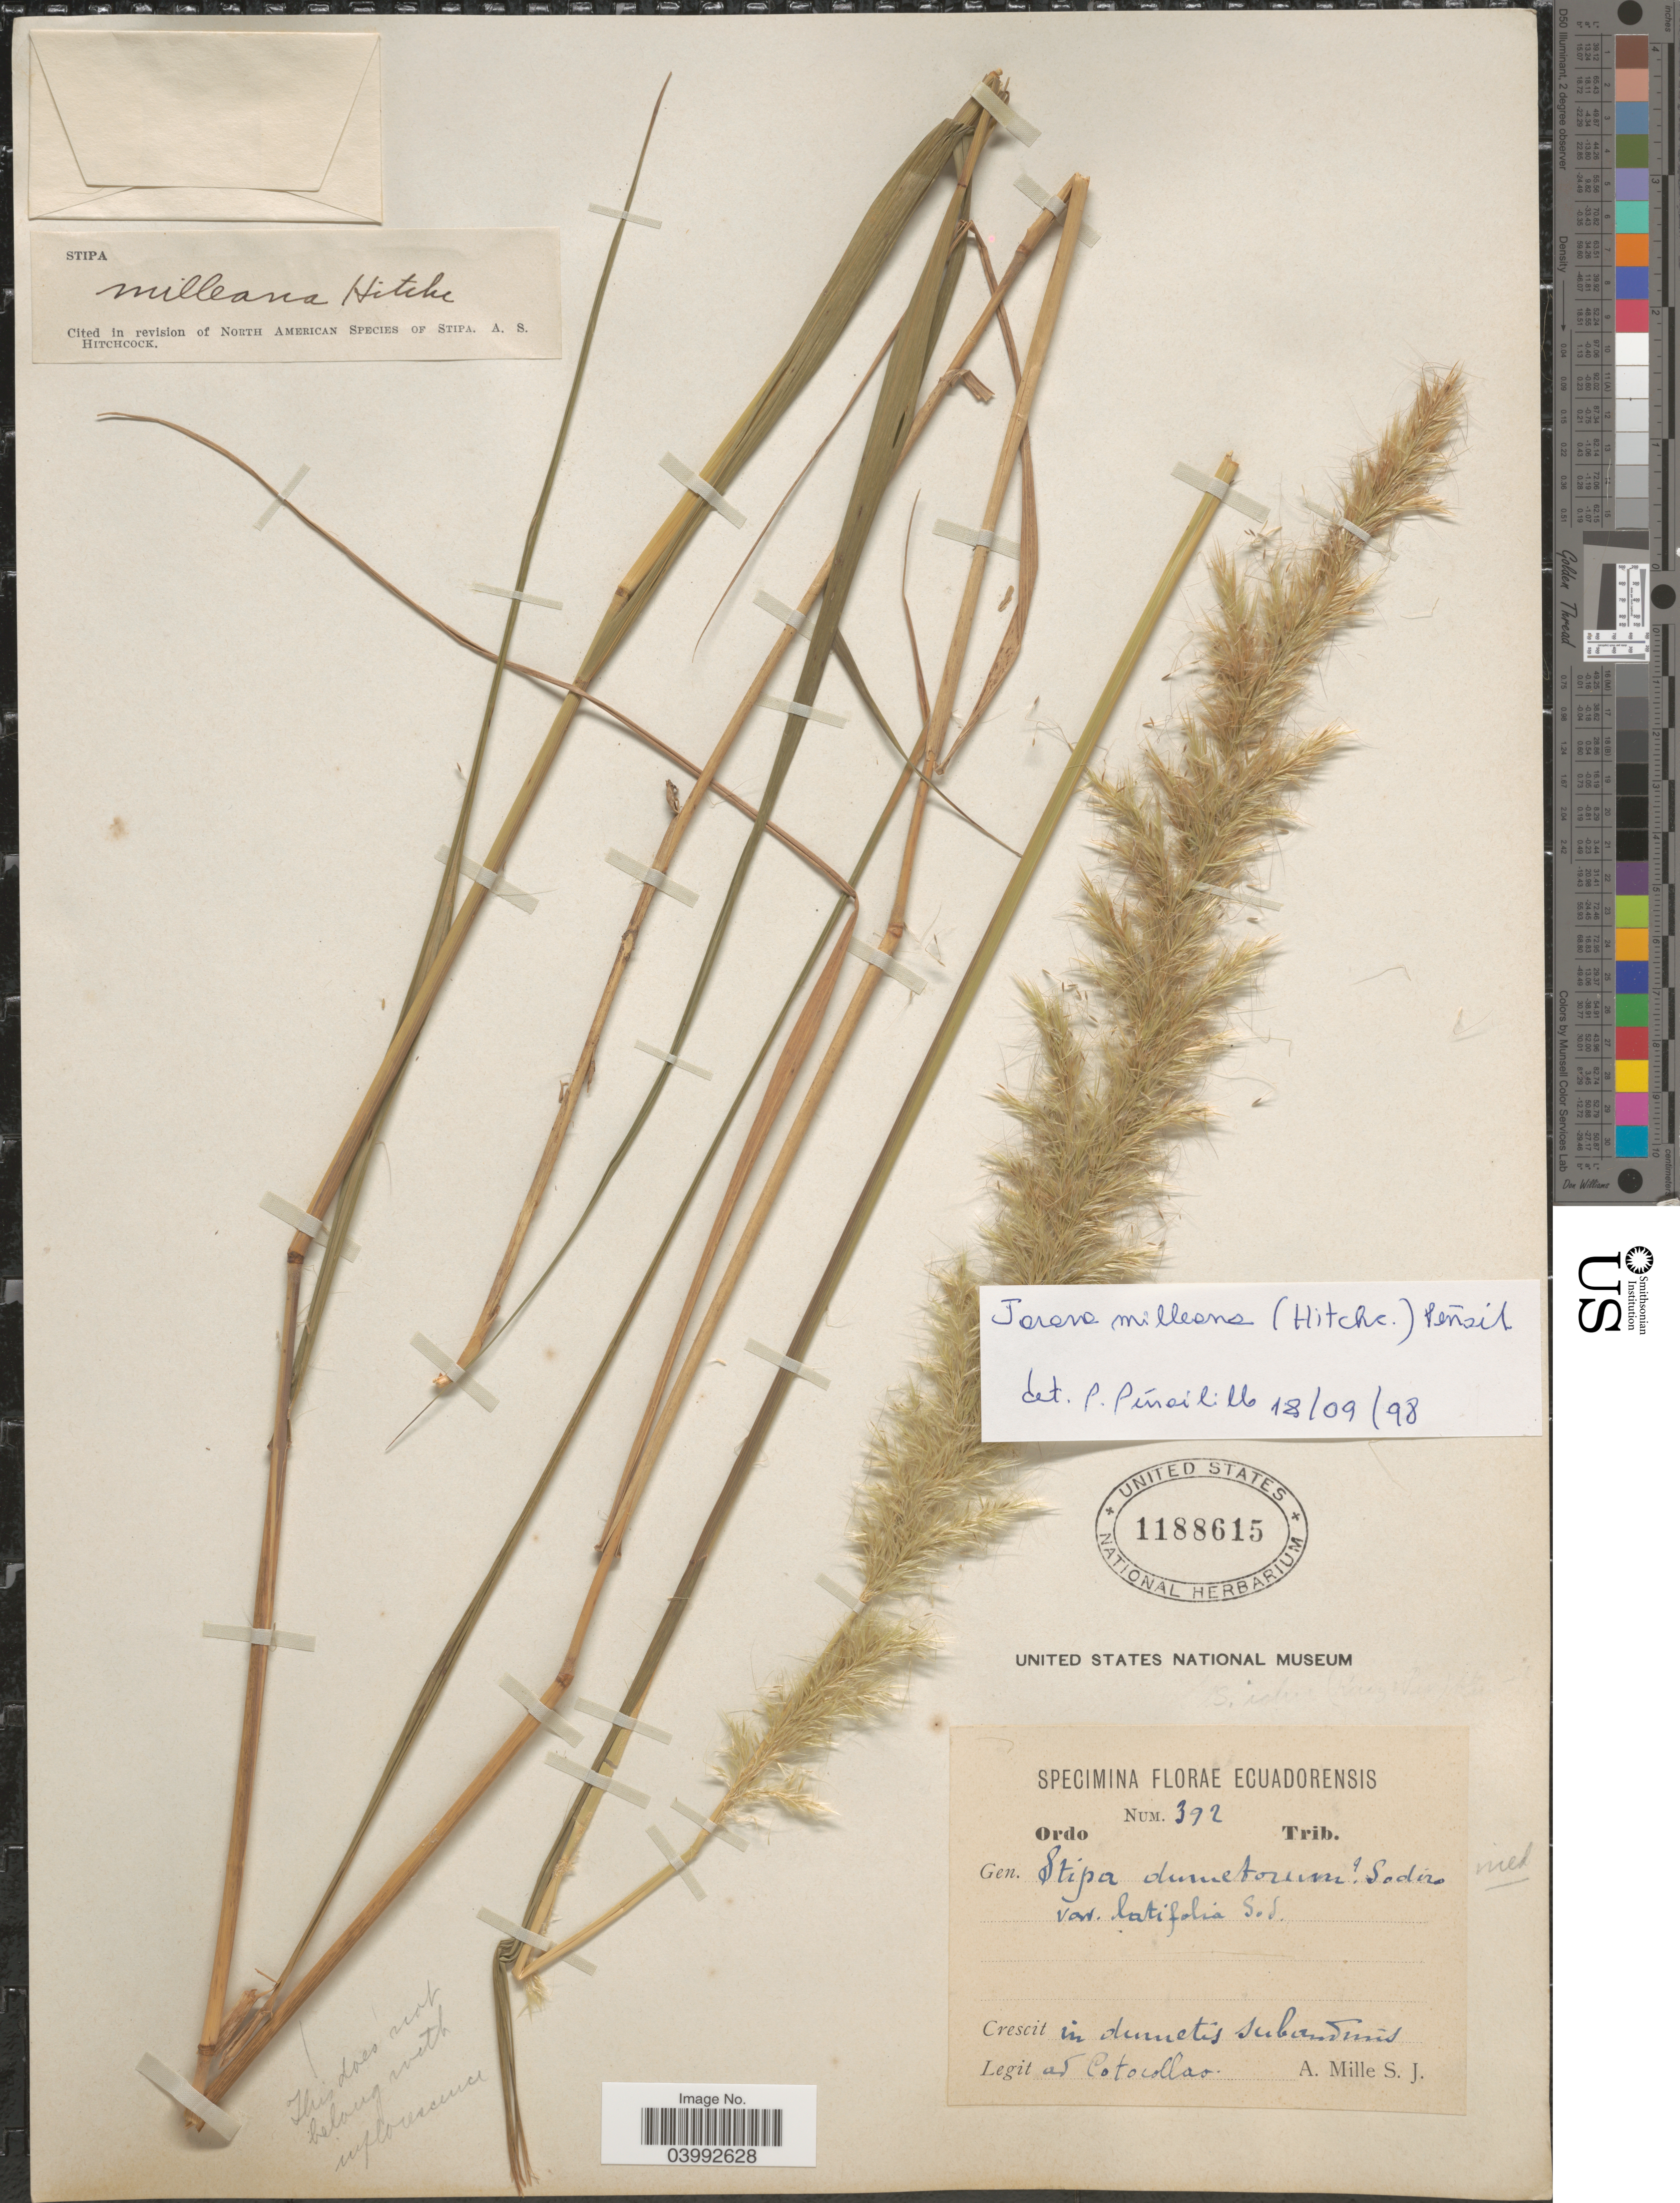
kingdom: Plantae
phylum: Tracheophyta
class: Liliopsida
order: Poales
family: Poaceae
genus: Jarava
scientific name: Jarava milleana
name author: (Hitchc.) Peñail.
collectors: A. Mille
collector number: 392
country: Ecuador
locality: In dumetis subandinis ad Cotocollao.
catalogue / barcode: US 1188615